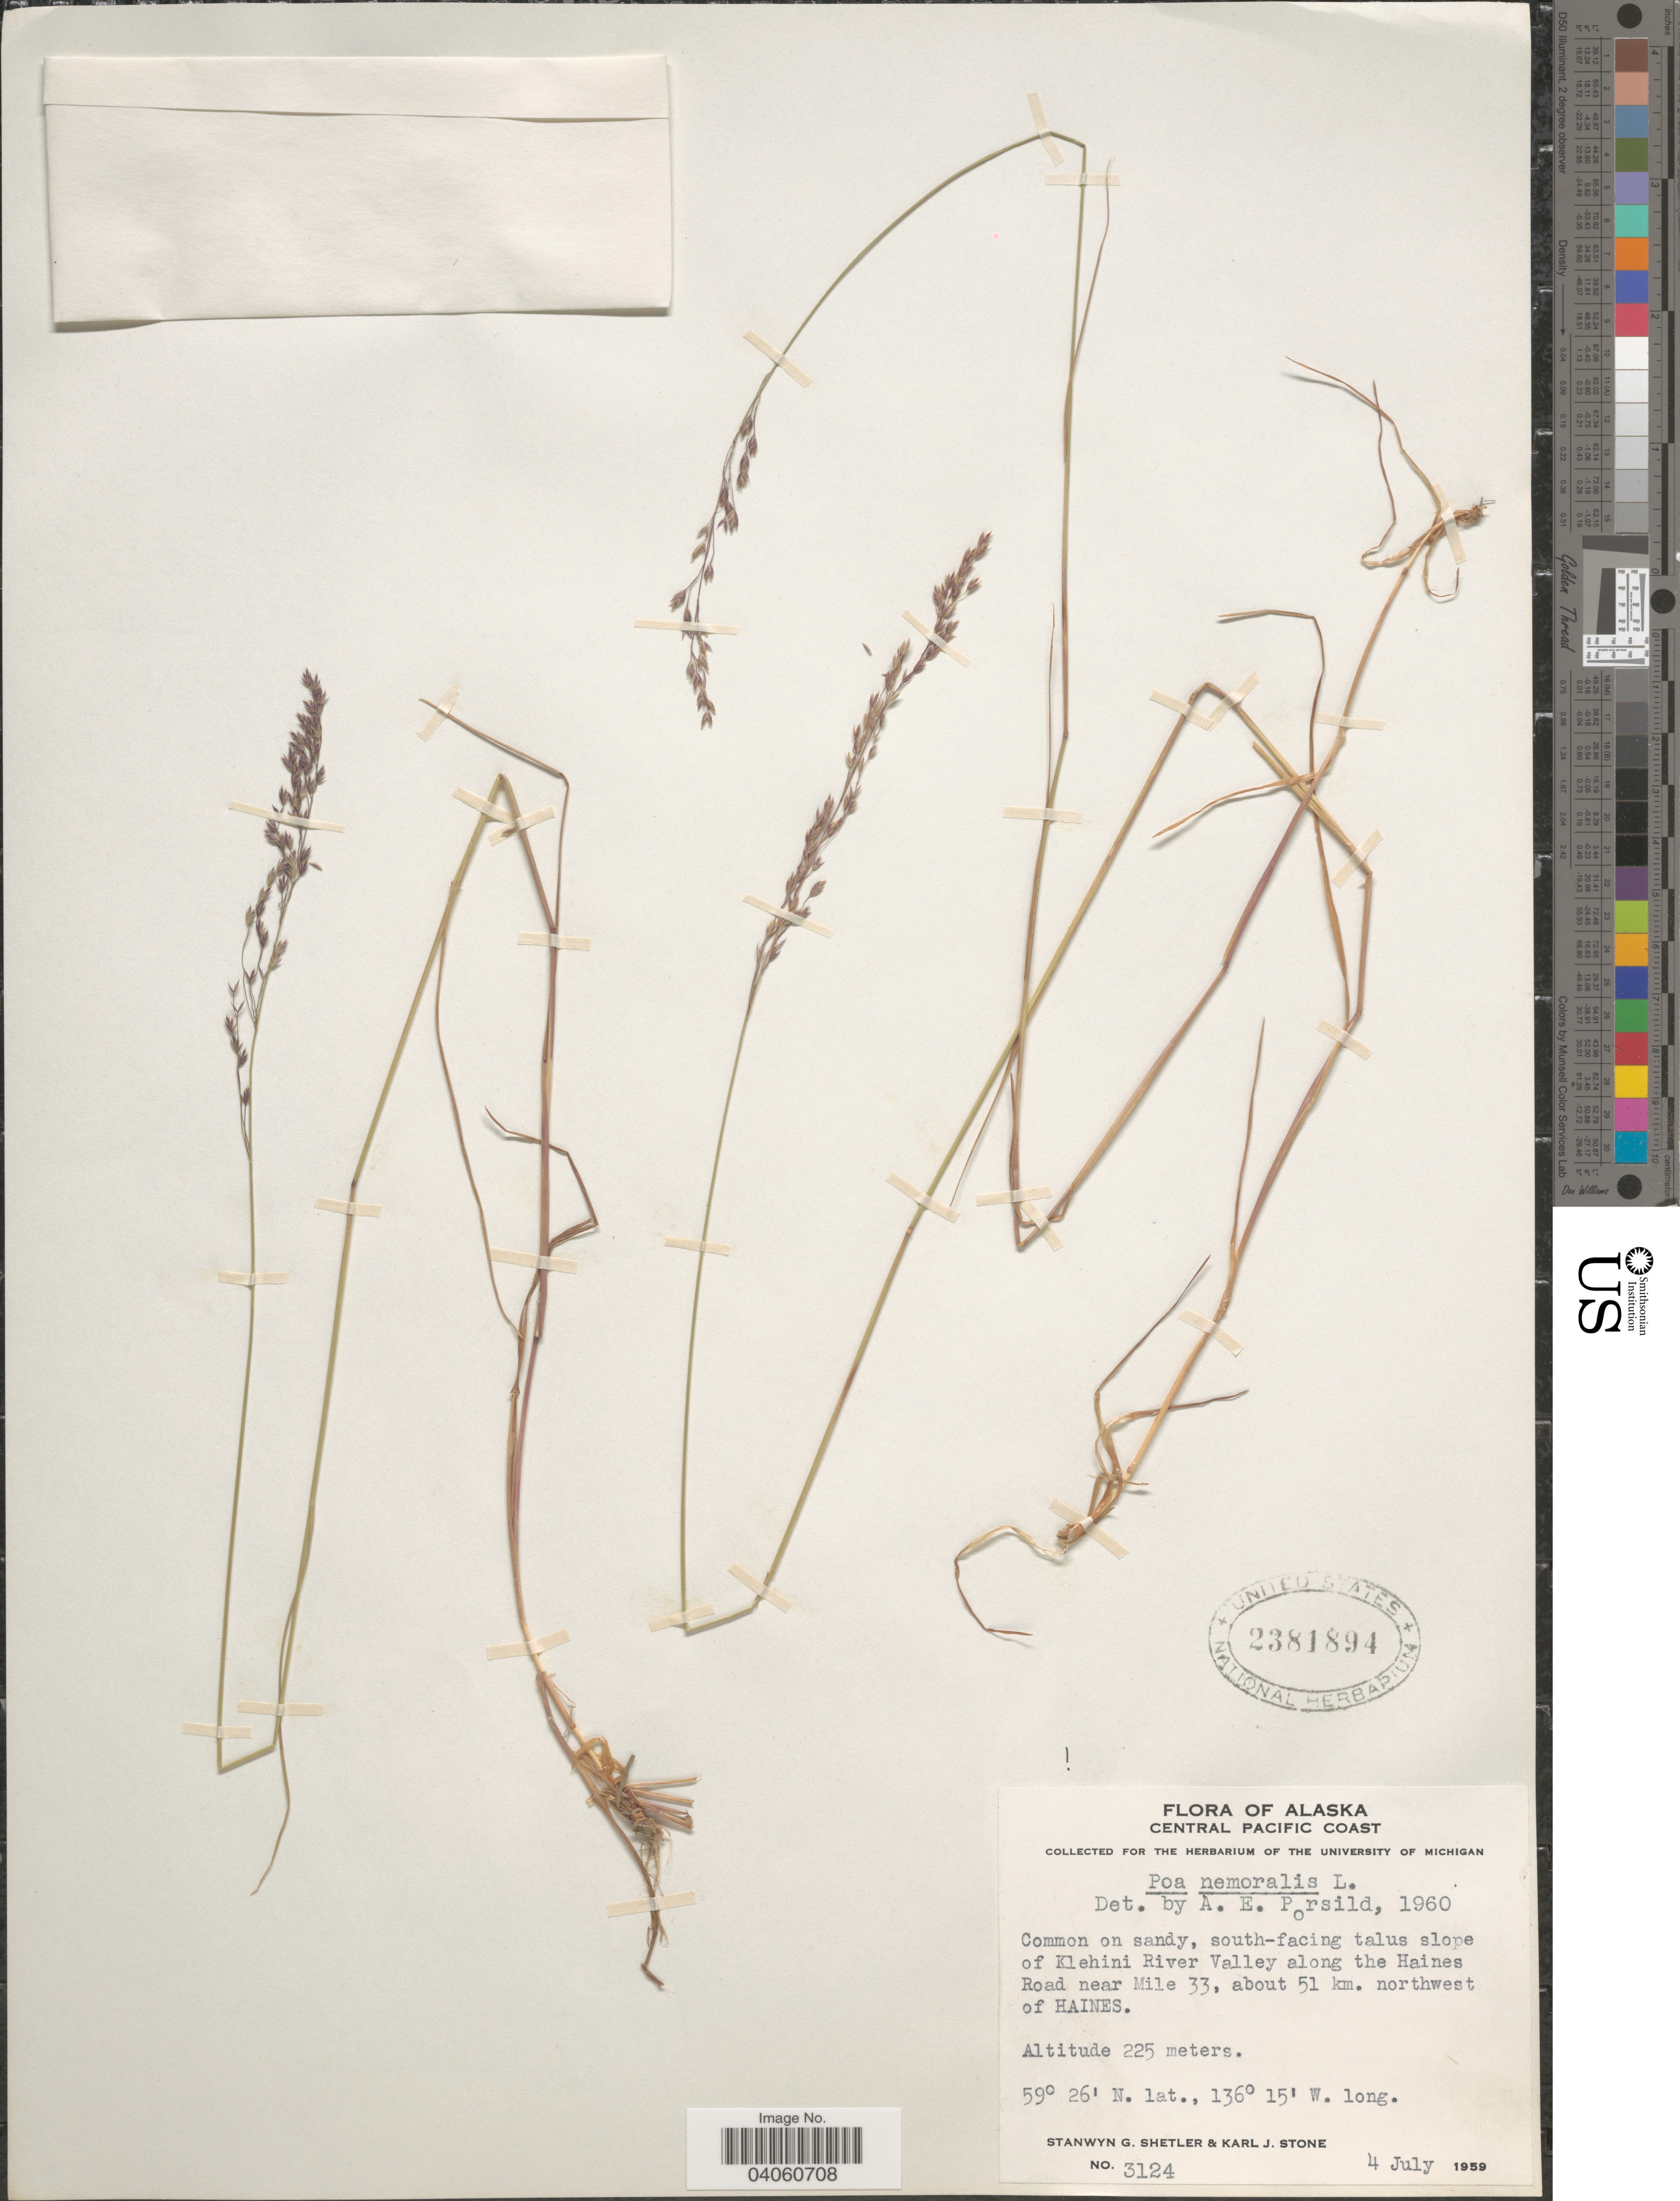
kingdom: Plantae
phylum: Tracheophyta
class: Liliopsida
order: Poales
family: Poaceae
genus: Poa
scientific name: Poa nemoralis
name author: L.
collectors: S. Shetler & K. J. Stone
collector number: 3124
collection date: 1959-07-04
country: United States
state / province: Alaska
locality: Central Pacific Coast. South-facing talus slope of Klehini River Valley along the Haines Road near Mile 33, about 51 km. northwest of Haines.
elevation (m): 225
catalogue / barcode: US 2381894